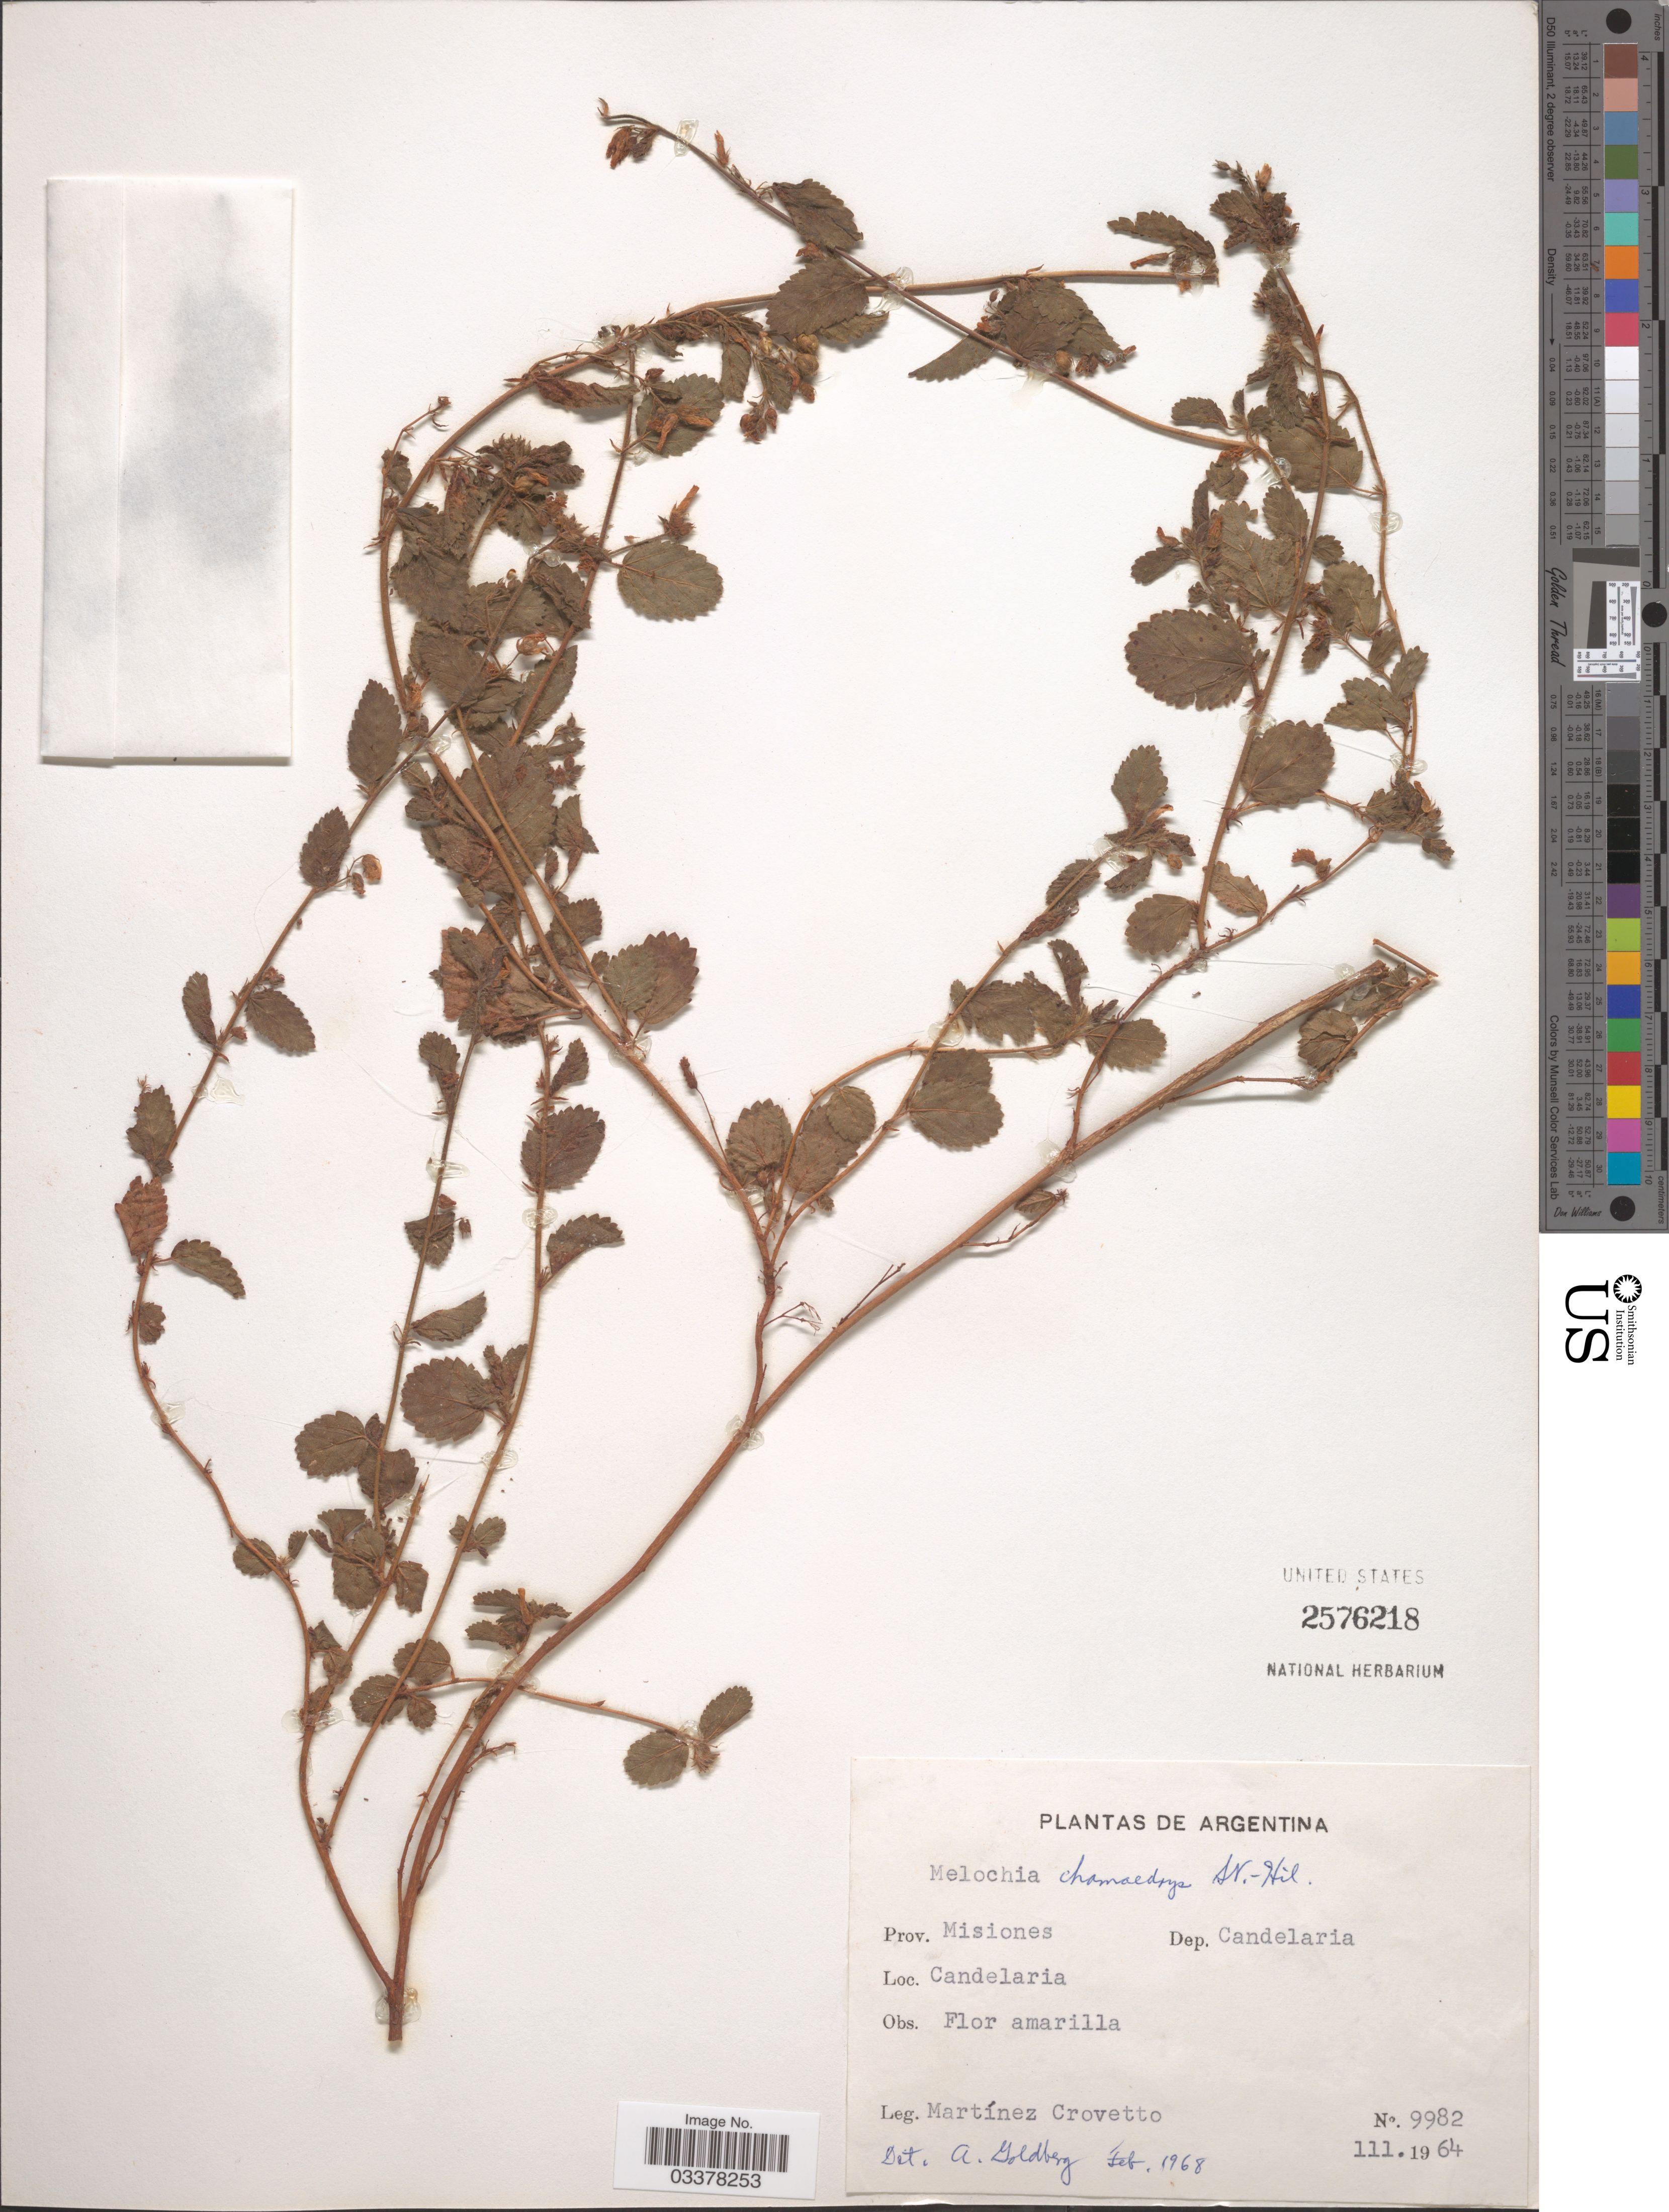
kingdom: Plantae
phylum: Tracheophyta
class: Magnoliopsida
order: Malvales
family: Malvaceae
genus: Melochia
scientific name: Melochia chamaedrys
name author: A. St.-Hil.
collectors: M. Crovetto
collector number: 9982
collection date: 1964-03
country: Argentina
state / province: Misiones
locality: Dep. Candelaria. Candelaria.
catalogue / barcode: US 2576218